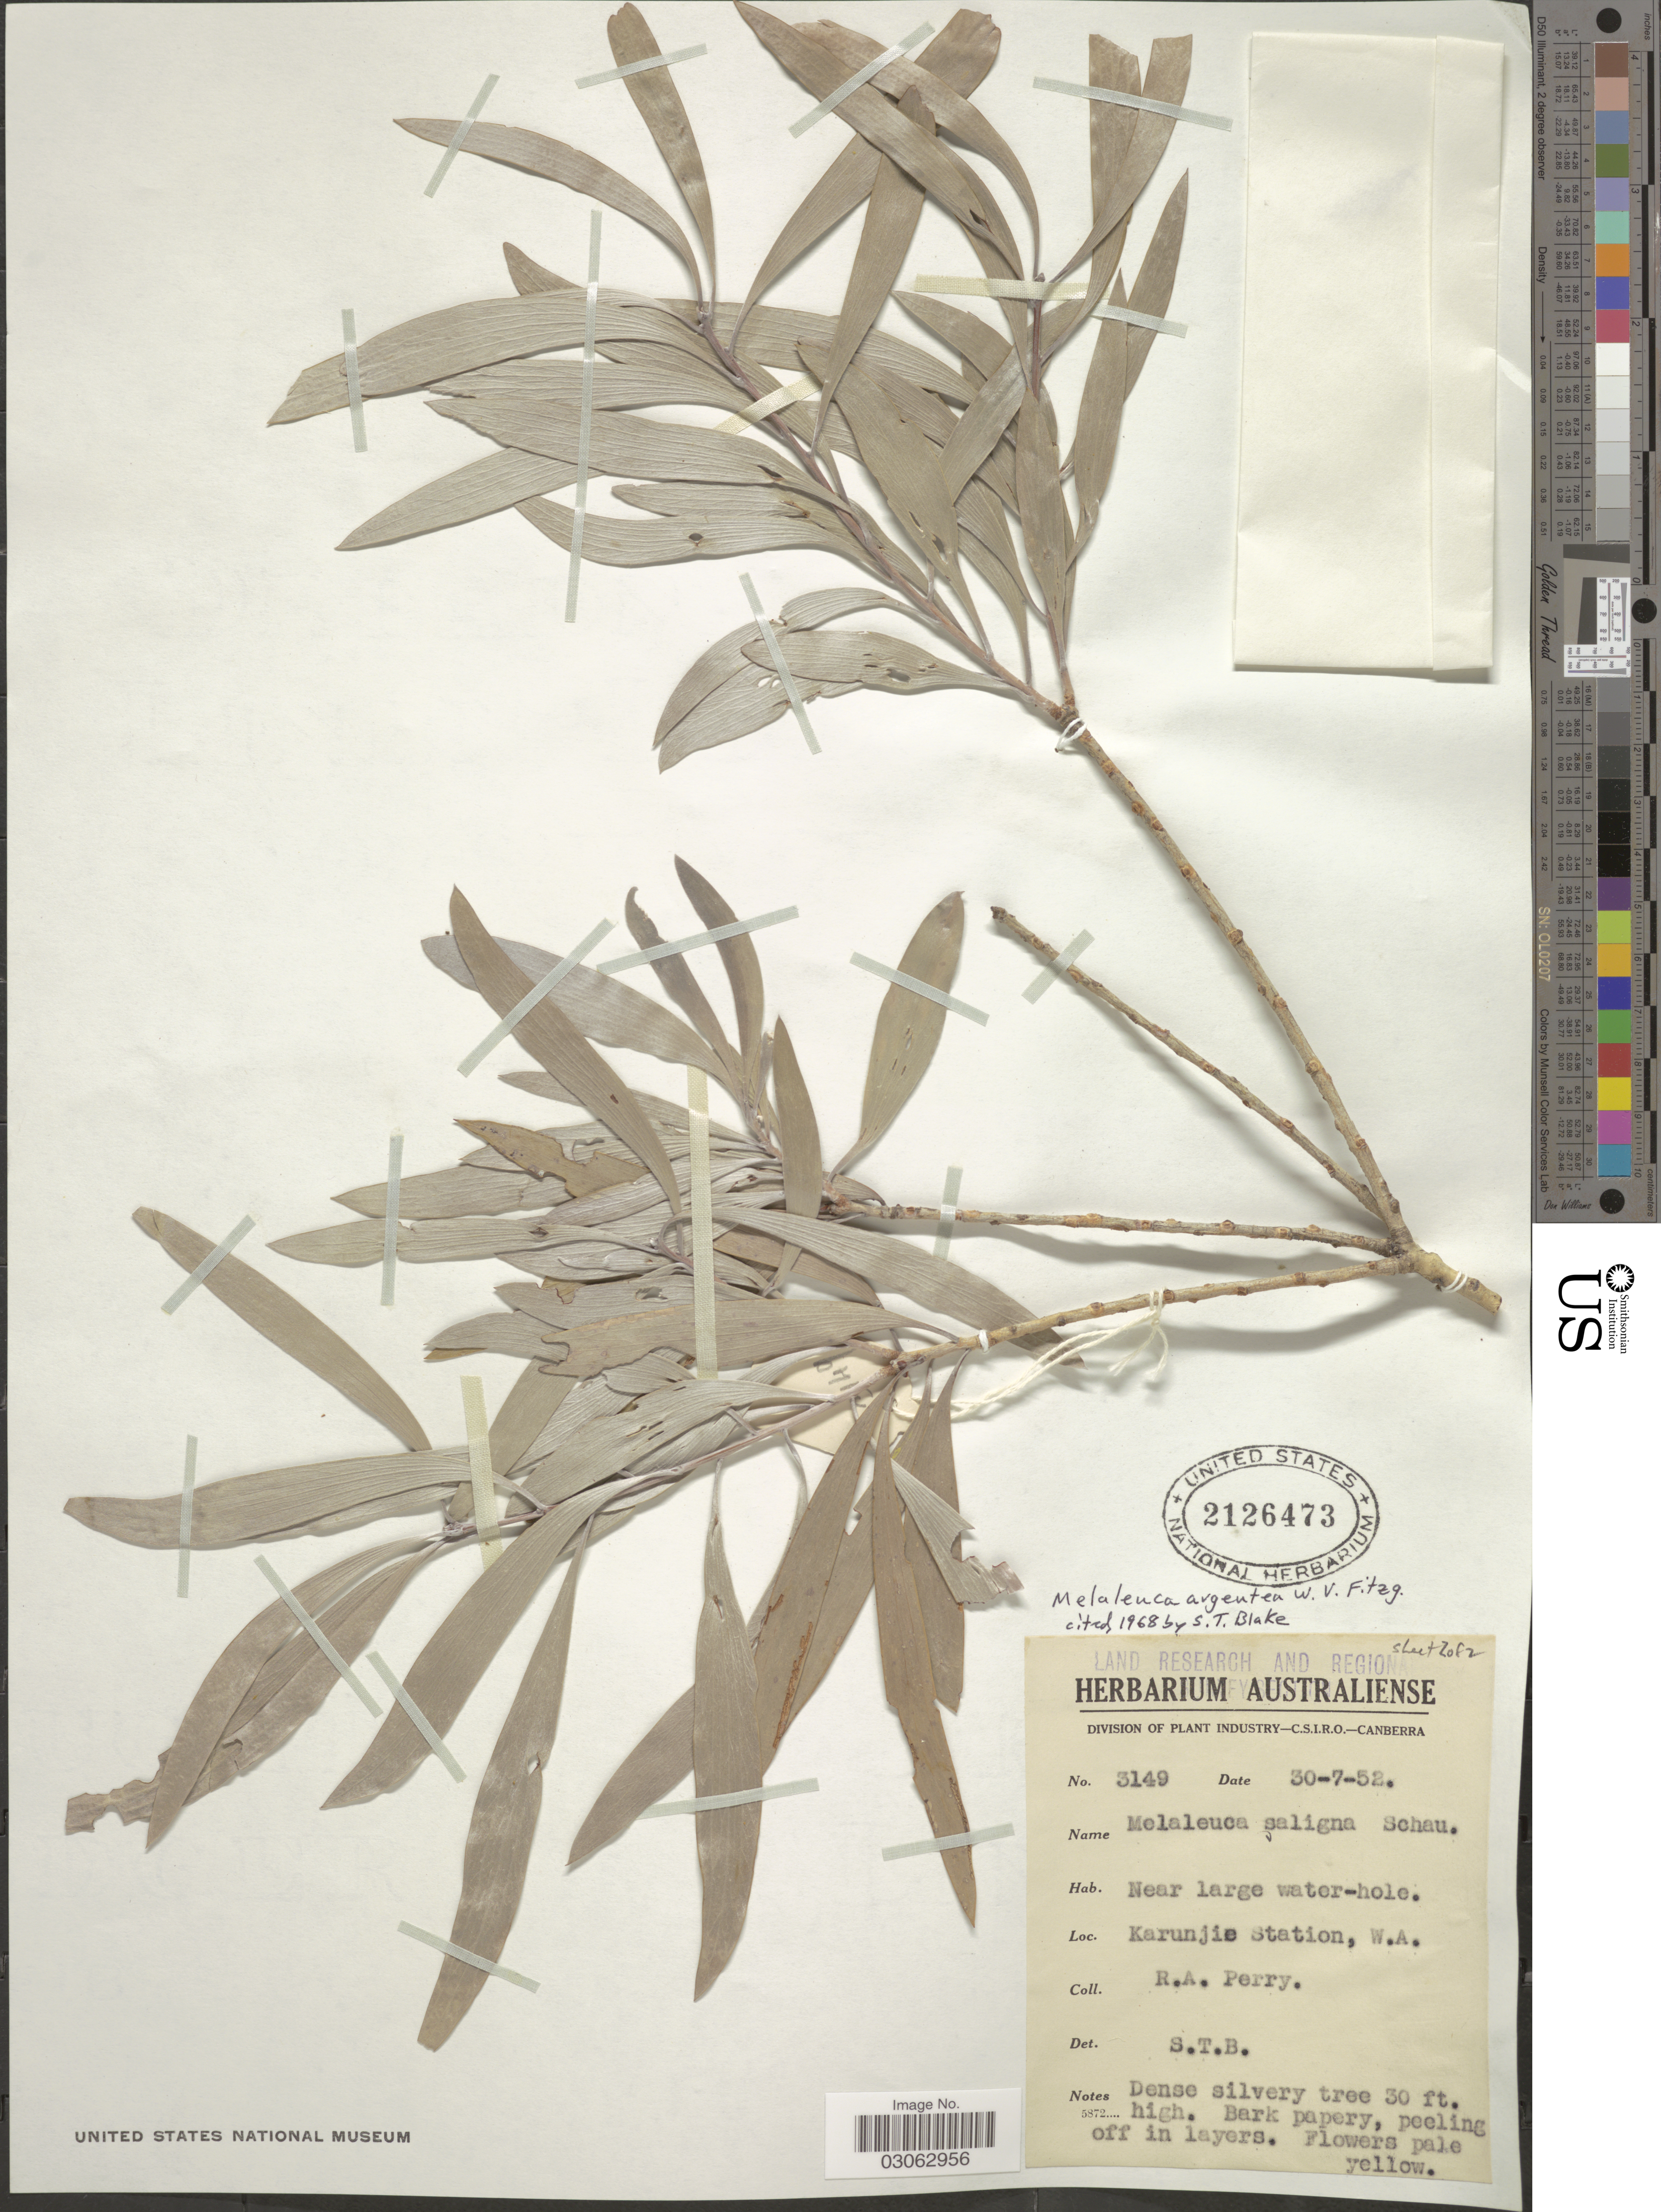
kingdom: Plantae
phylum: Tracheophyta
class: Magnoliopsida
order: Myrtales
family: Myrtaceae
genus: Melaleuca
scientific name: Melaleuca argentea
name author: W. Fitzg.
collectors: Perry, R. A.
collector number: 3149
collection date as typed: Transcribed d/m/y: 30/7/52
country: Australia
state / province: Western Australia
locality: Karunjie Station.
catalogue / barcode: US 2126473